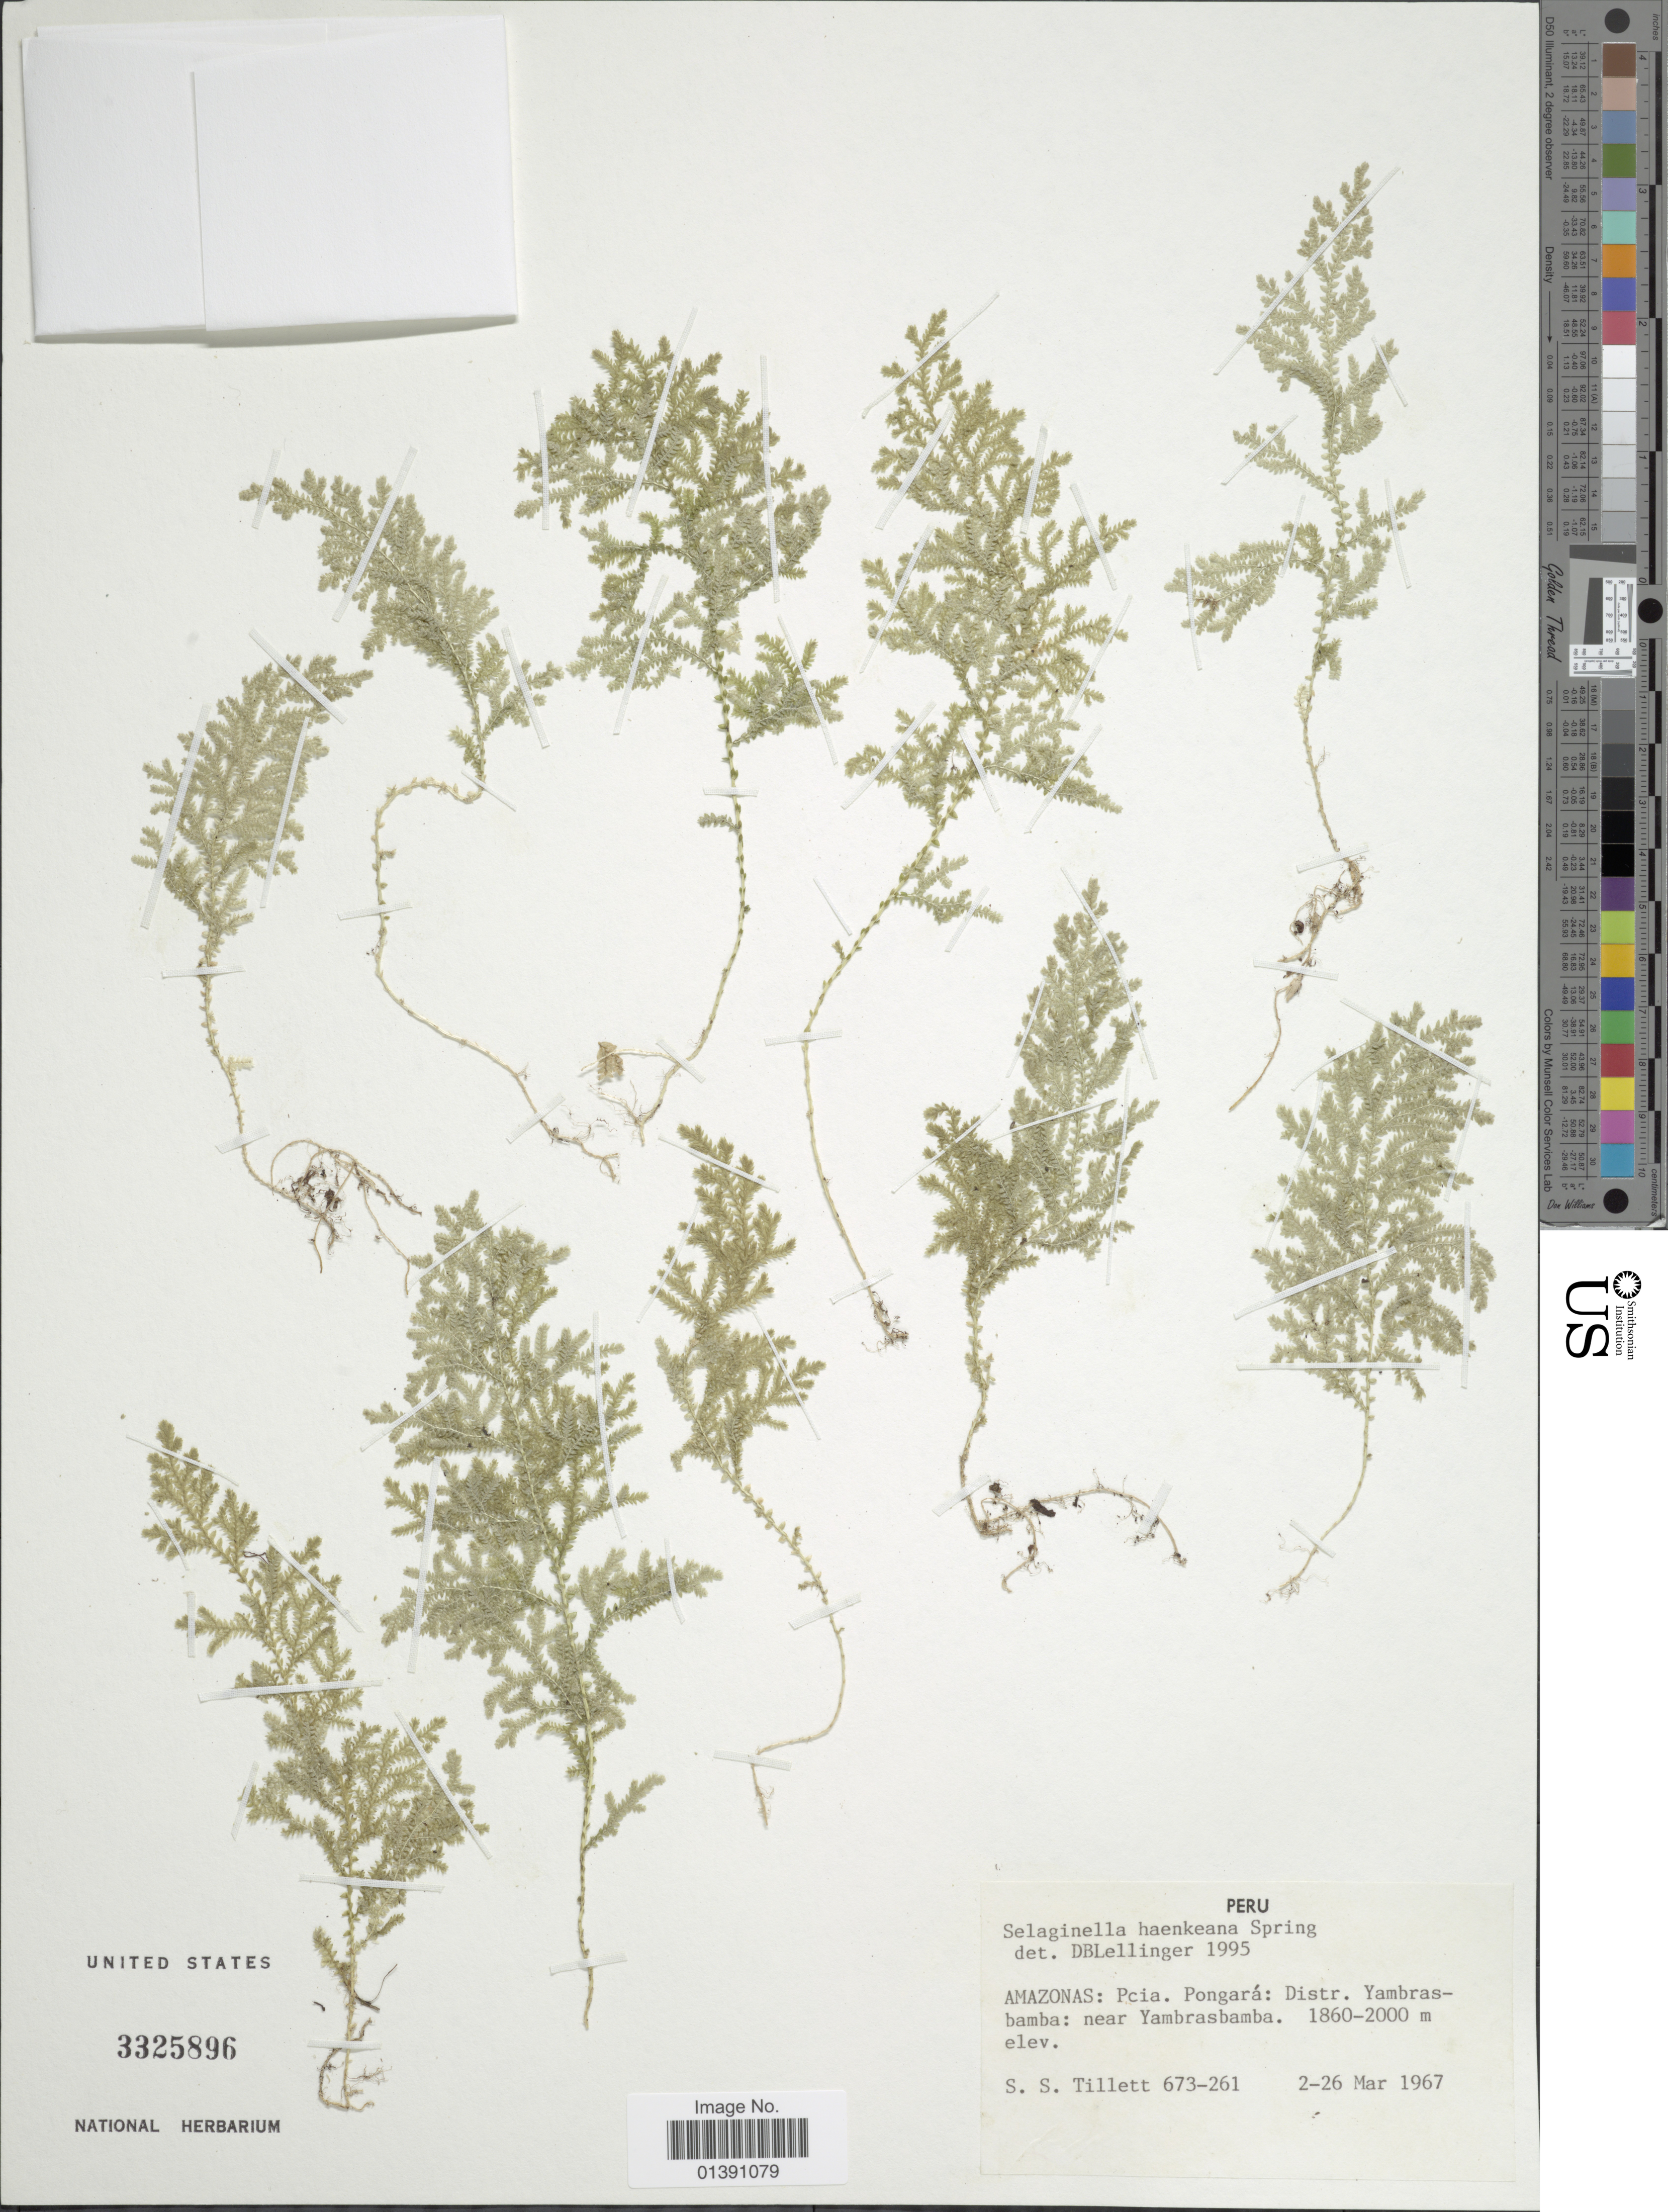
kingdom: Plantae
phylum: Tracheophyta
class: Lycopodiopsida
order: Selaginellales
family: Selaginellaceae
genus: Selaginella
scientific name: Selaginella haenkeana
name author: Spring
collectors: S. S. Tillett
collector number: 673-261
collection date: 1967-03-02/1967-03-26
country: Peru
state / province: Amazonas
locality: Pcia Pongorá: Distr. Yambrasbamba: near Yambrasbamba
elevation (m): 1860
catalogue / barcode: US 3325896